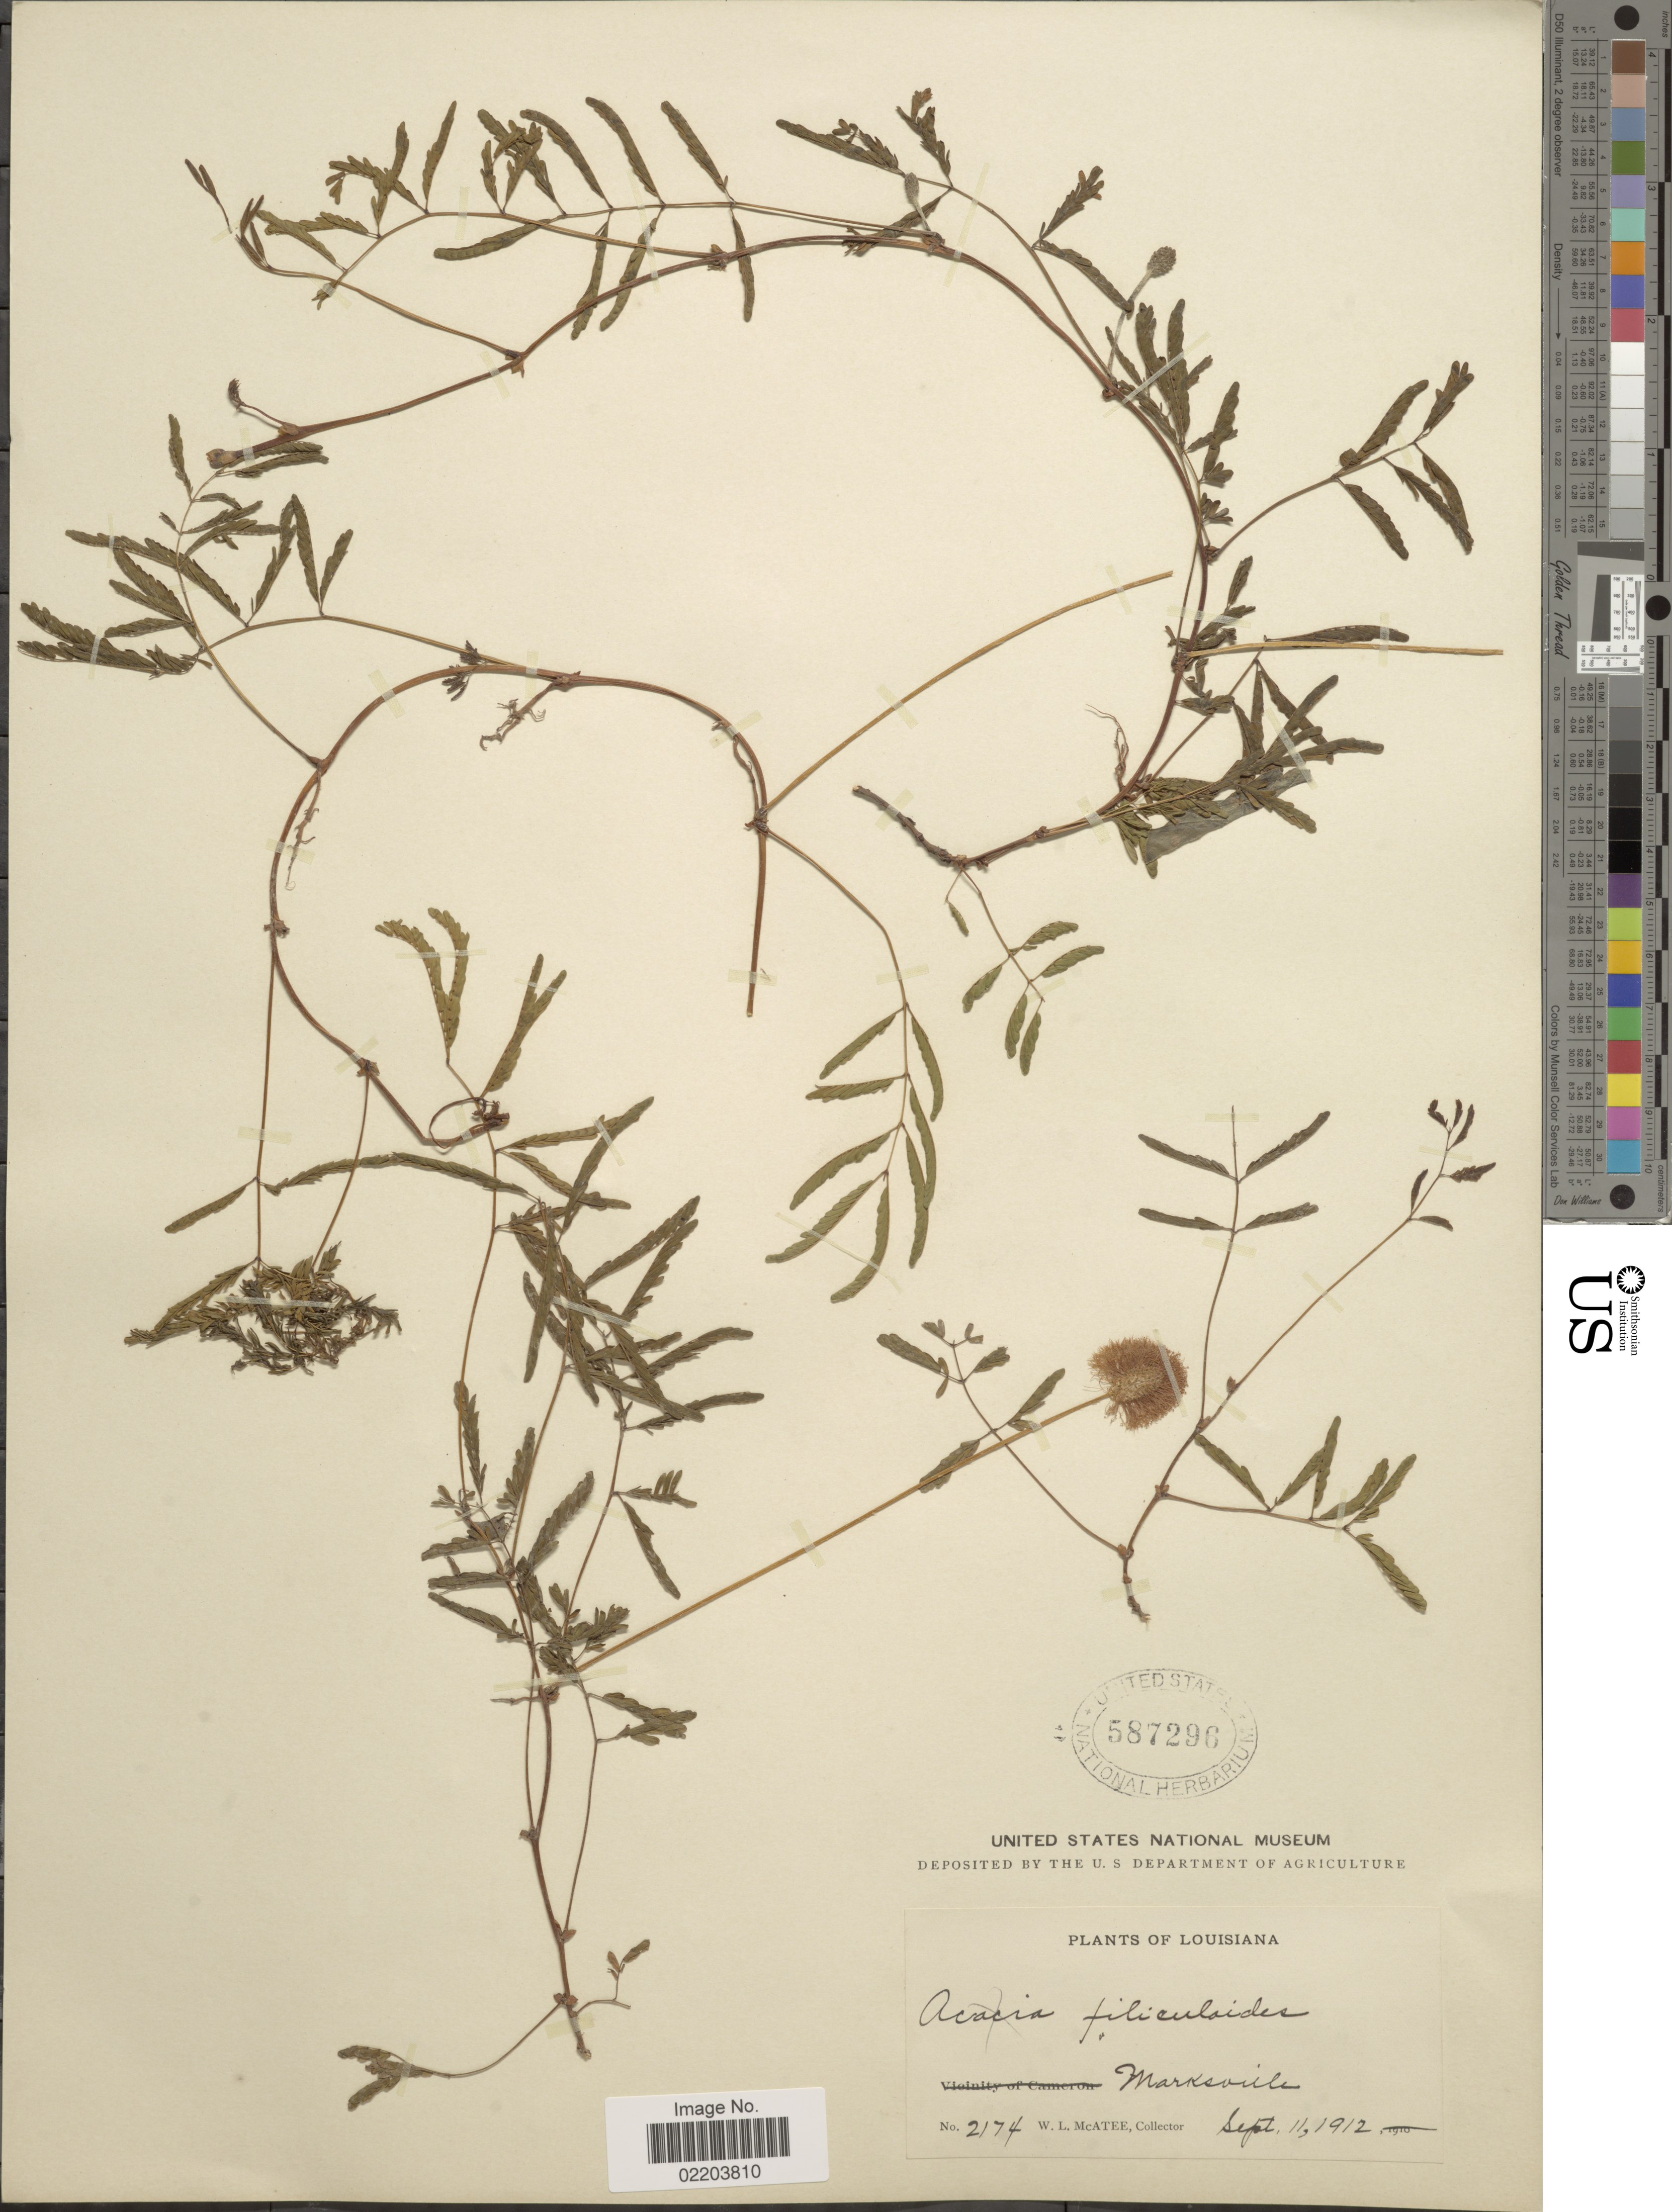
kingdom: Plantae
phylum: Tracheophyta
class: Magnoliopsida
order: Fabales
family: Fabaceae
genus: Mimosa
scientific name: Mimosa strigillosa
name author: Torr. & A. Gray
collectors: W. McAtee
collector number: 2174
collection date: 1912-09-11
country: United States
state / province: Louisiana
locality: Marksville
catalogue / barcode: US 587296